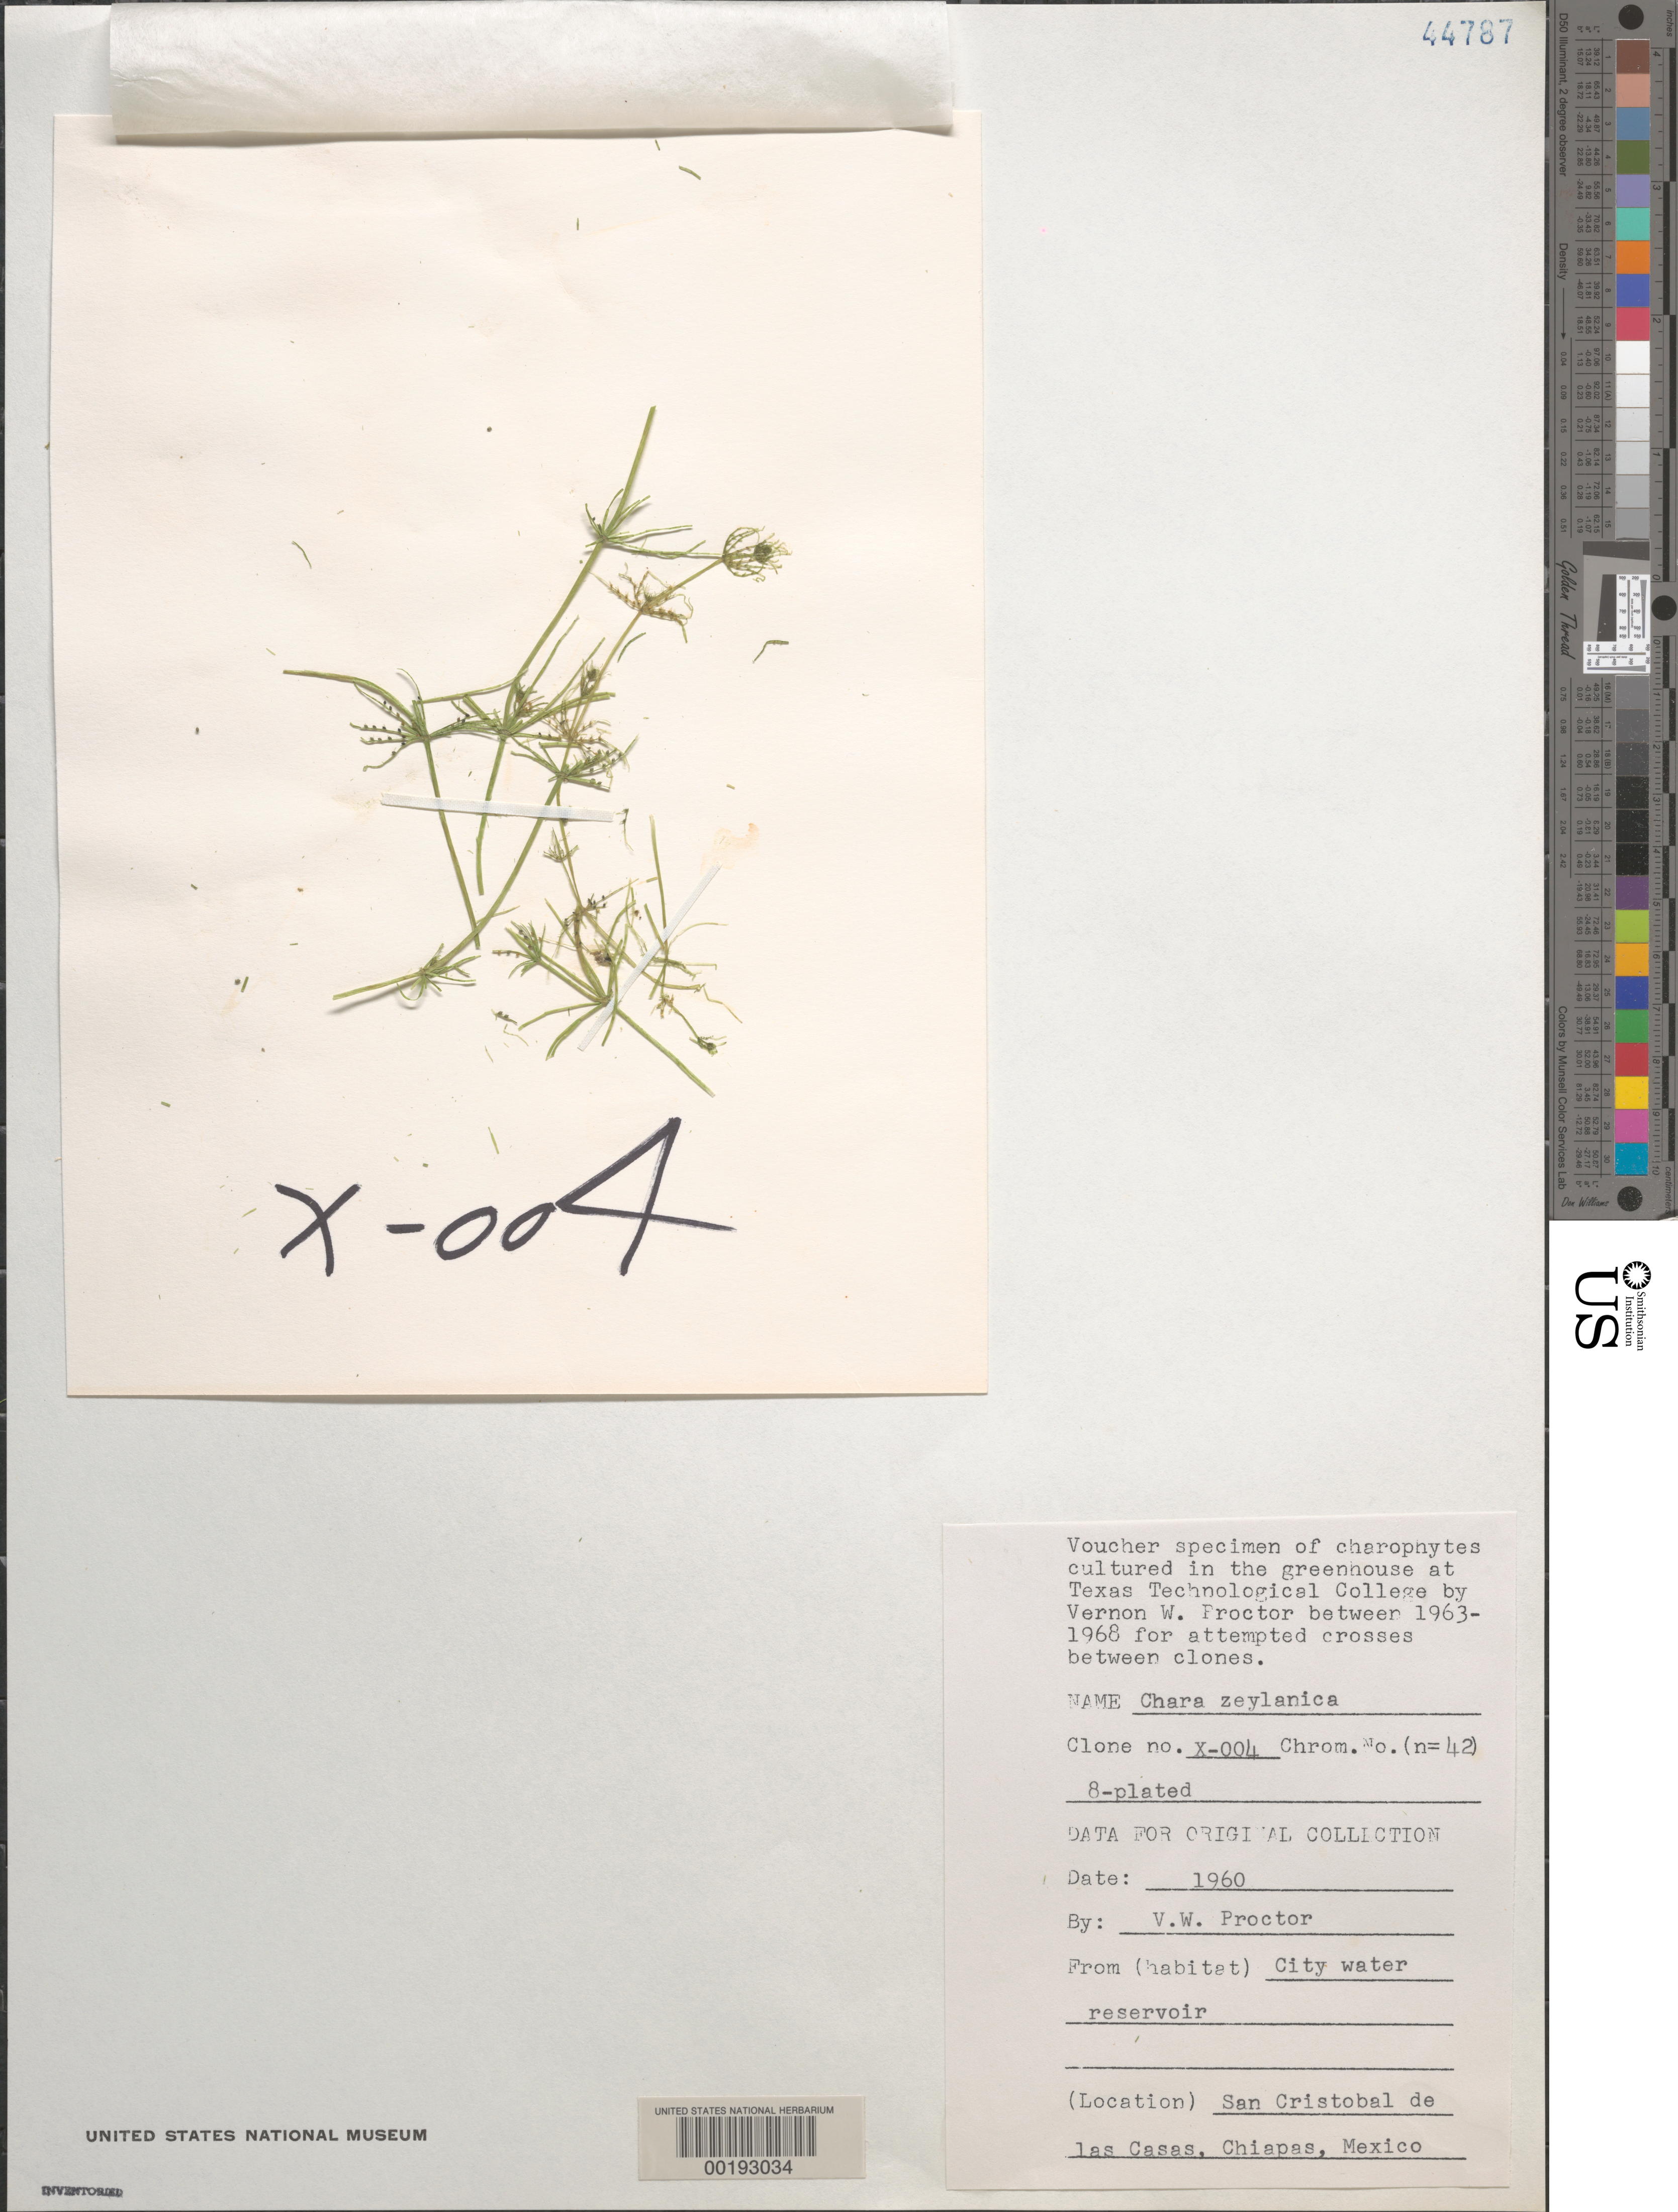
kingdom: Plantae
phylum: Charophyta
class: Charophyceae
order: Charales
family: Characeae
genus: Chara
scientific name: Chara zeylanica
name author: J.G. Klein ex Willd.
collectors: V. Proctor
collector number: X-004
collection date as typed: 1960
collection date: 1960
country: Mexico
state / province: Chiapas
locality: City reservoir, San Cristobal de las Casas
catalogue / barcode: US 44787